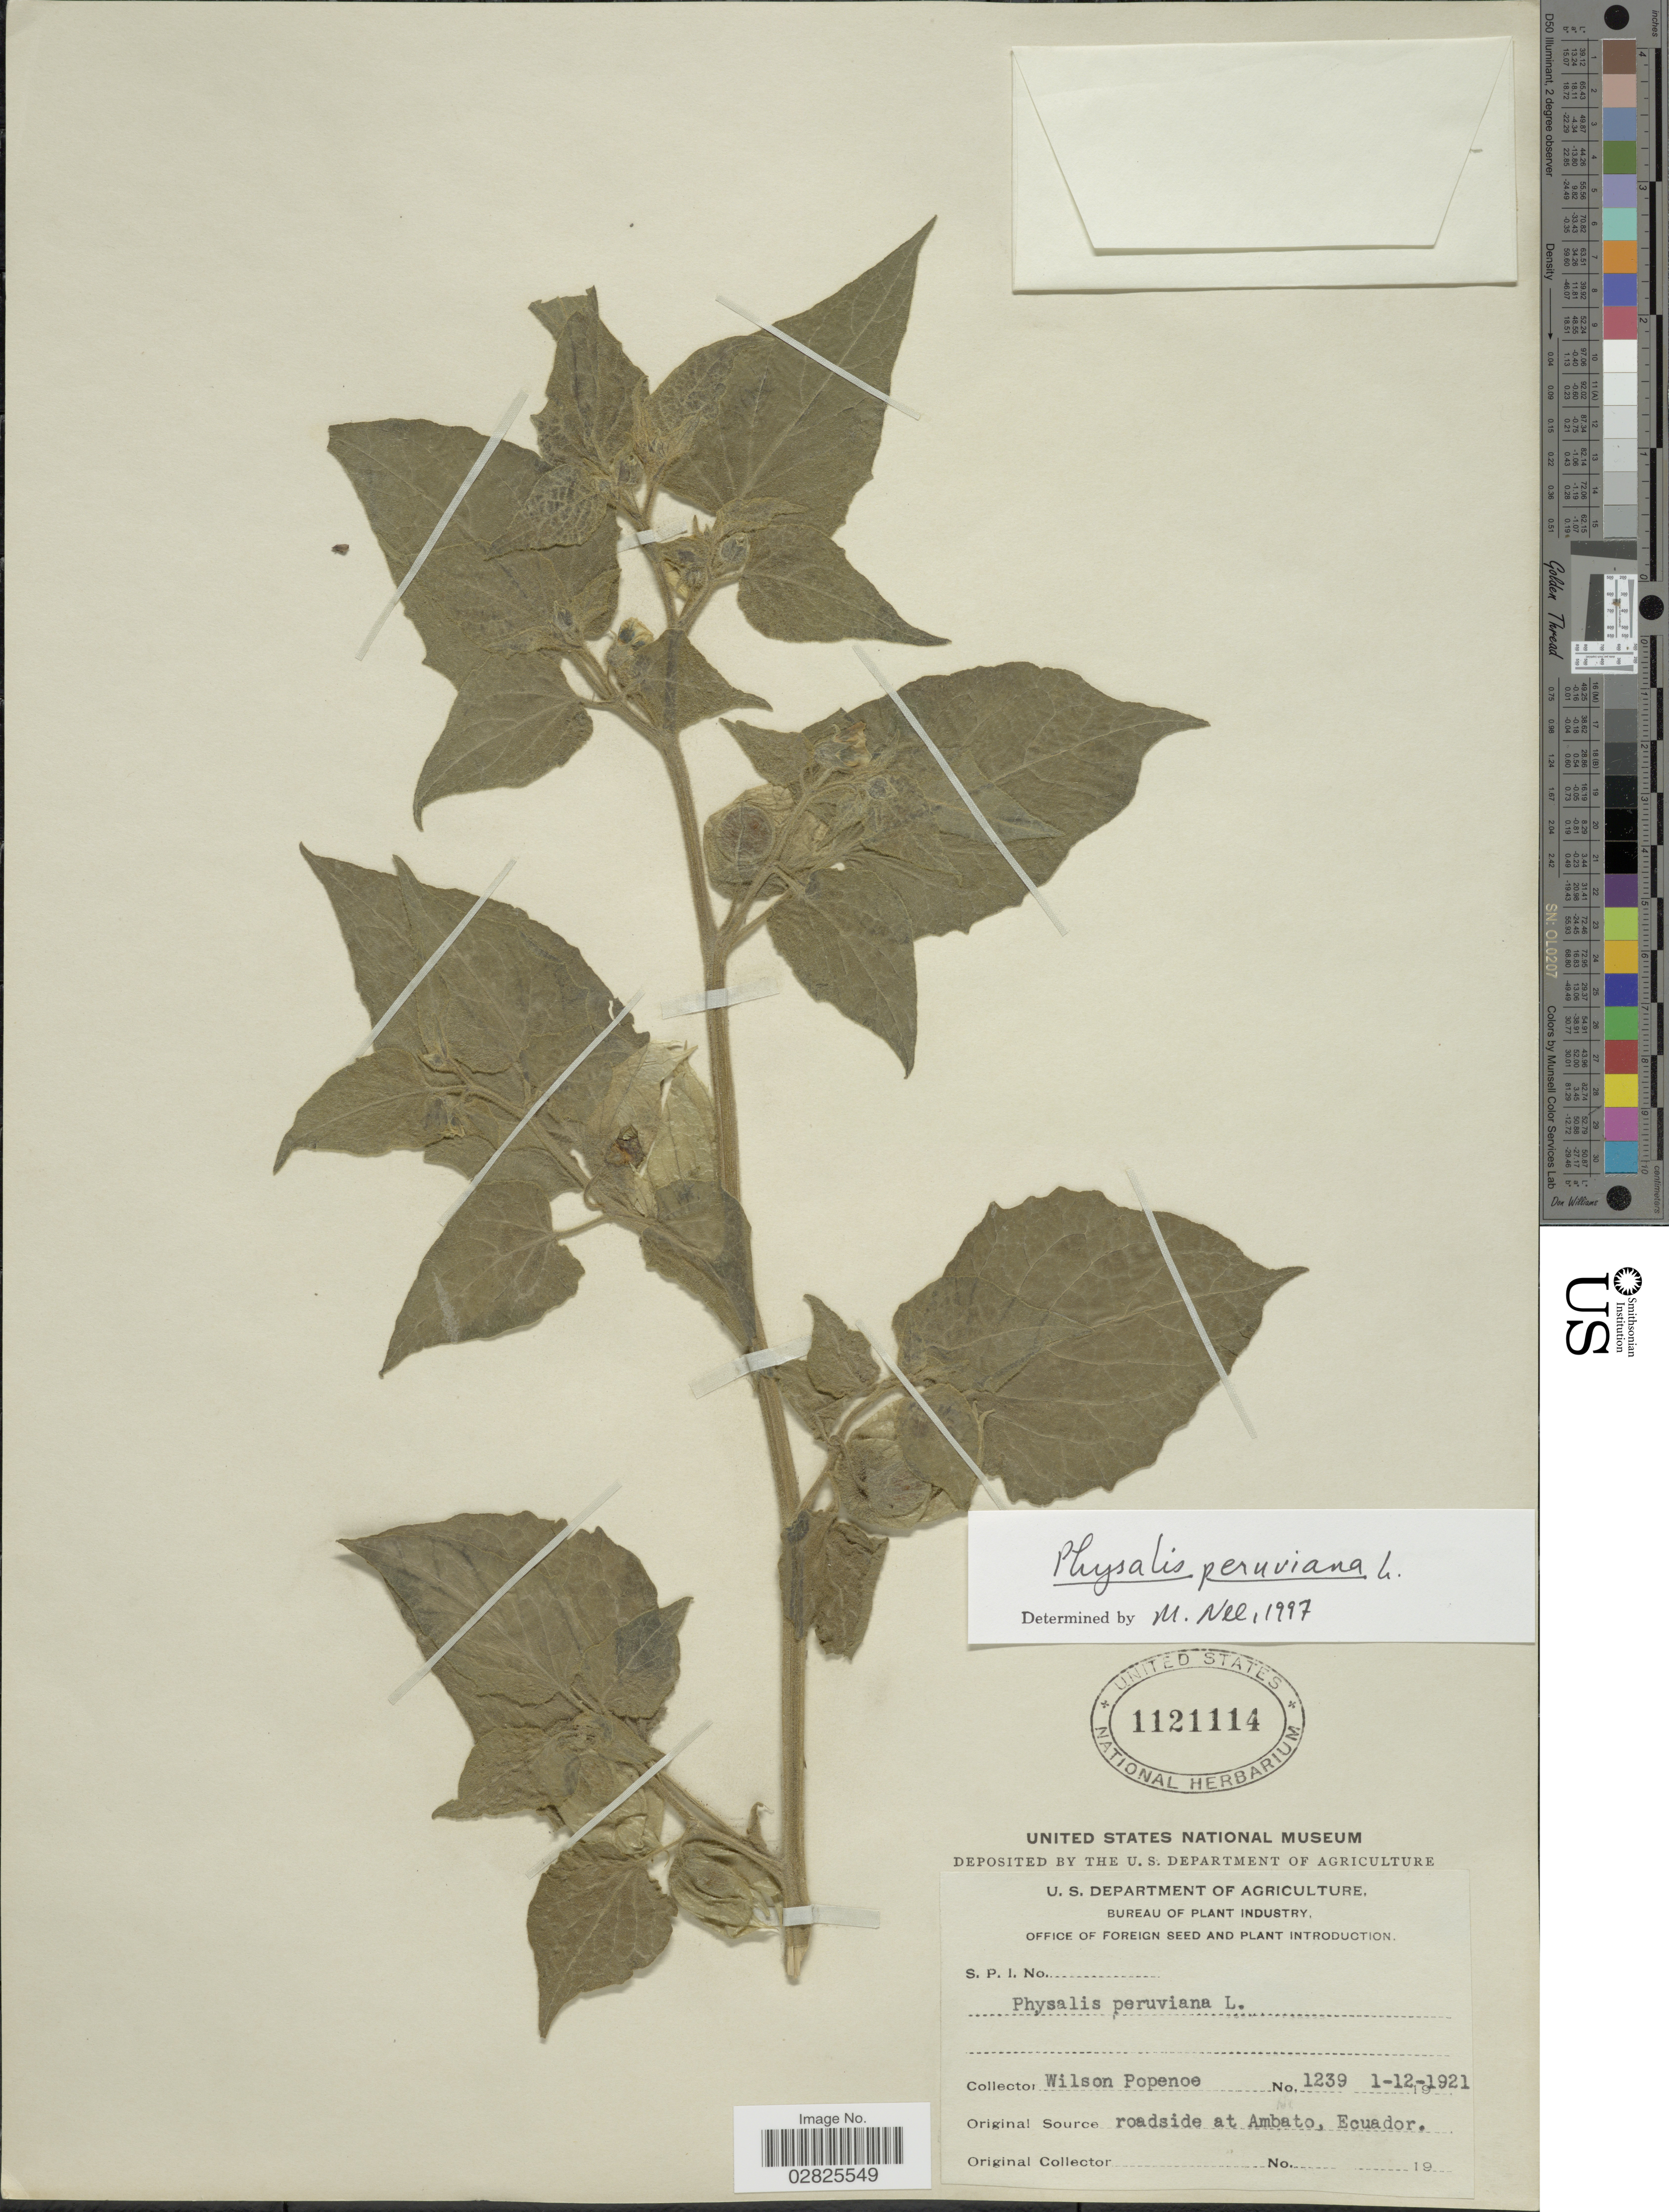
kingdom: Plantae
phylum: Tracheophyta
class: Magnoliopsida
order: Solanales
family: Solanaceae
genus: Physalis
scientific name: Physalis peruviana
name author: L.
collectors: W. Popenoe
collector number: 1239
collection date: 1921-12-01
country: Ecuador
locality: Roadside at Ambato.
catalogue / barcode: US 1121114